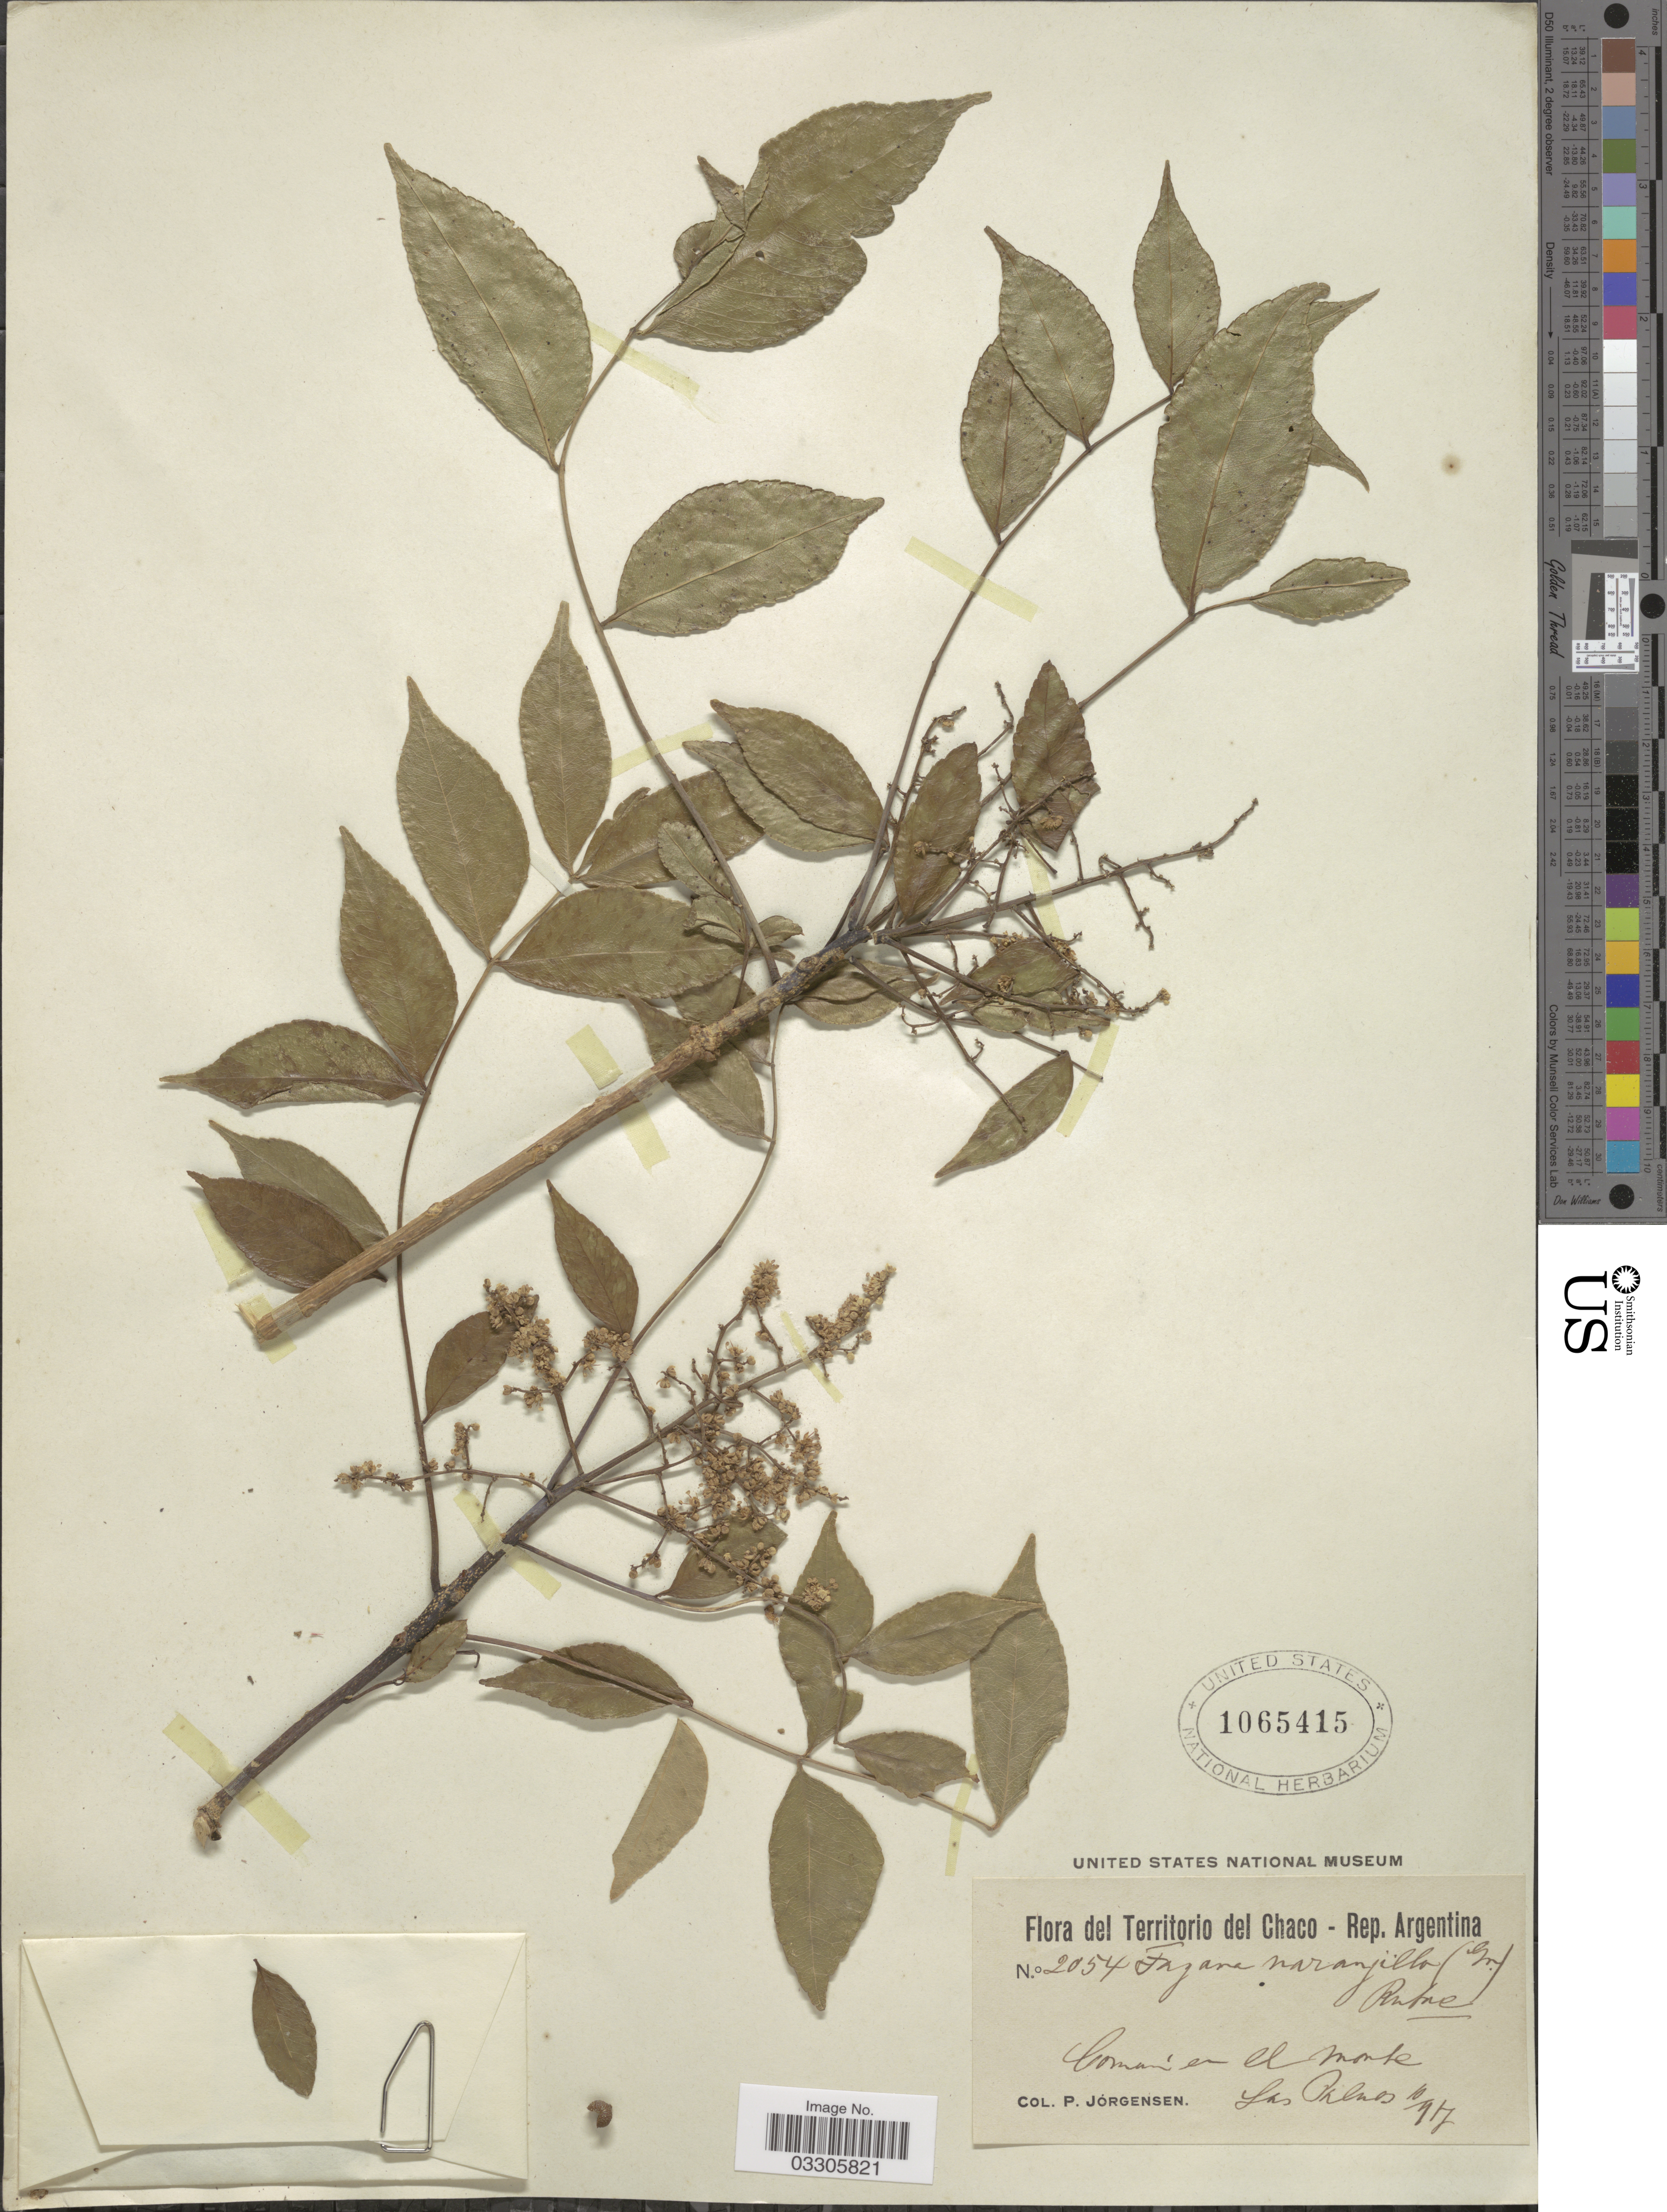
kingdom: Plantae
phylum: Tracheophyta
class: Magnoliopsida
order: Sapindales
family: Rutaceae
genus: Zanthoxylum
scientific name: Zanthoxylum naranjillo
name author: Griseb.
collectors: P. Jörgensen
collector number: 2054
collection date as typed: Transcribed d/m/y: 10/4/7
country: Argentina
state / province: Chaco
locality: Territorio del Chaco, en el monte Las Palmas.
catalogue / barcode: US 1065415